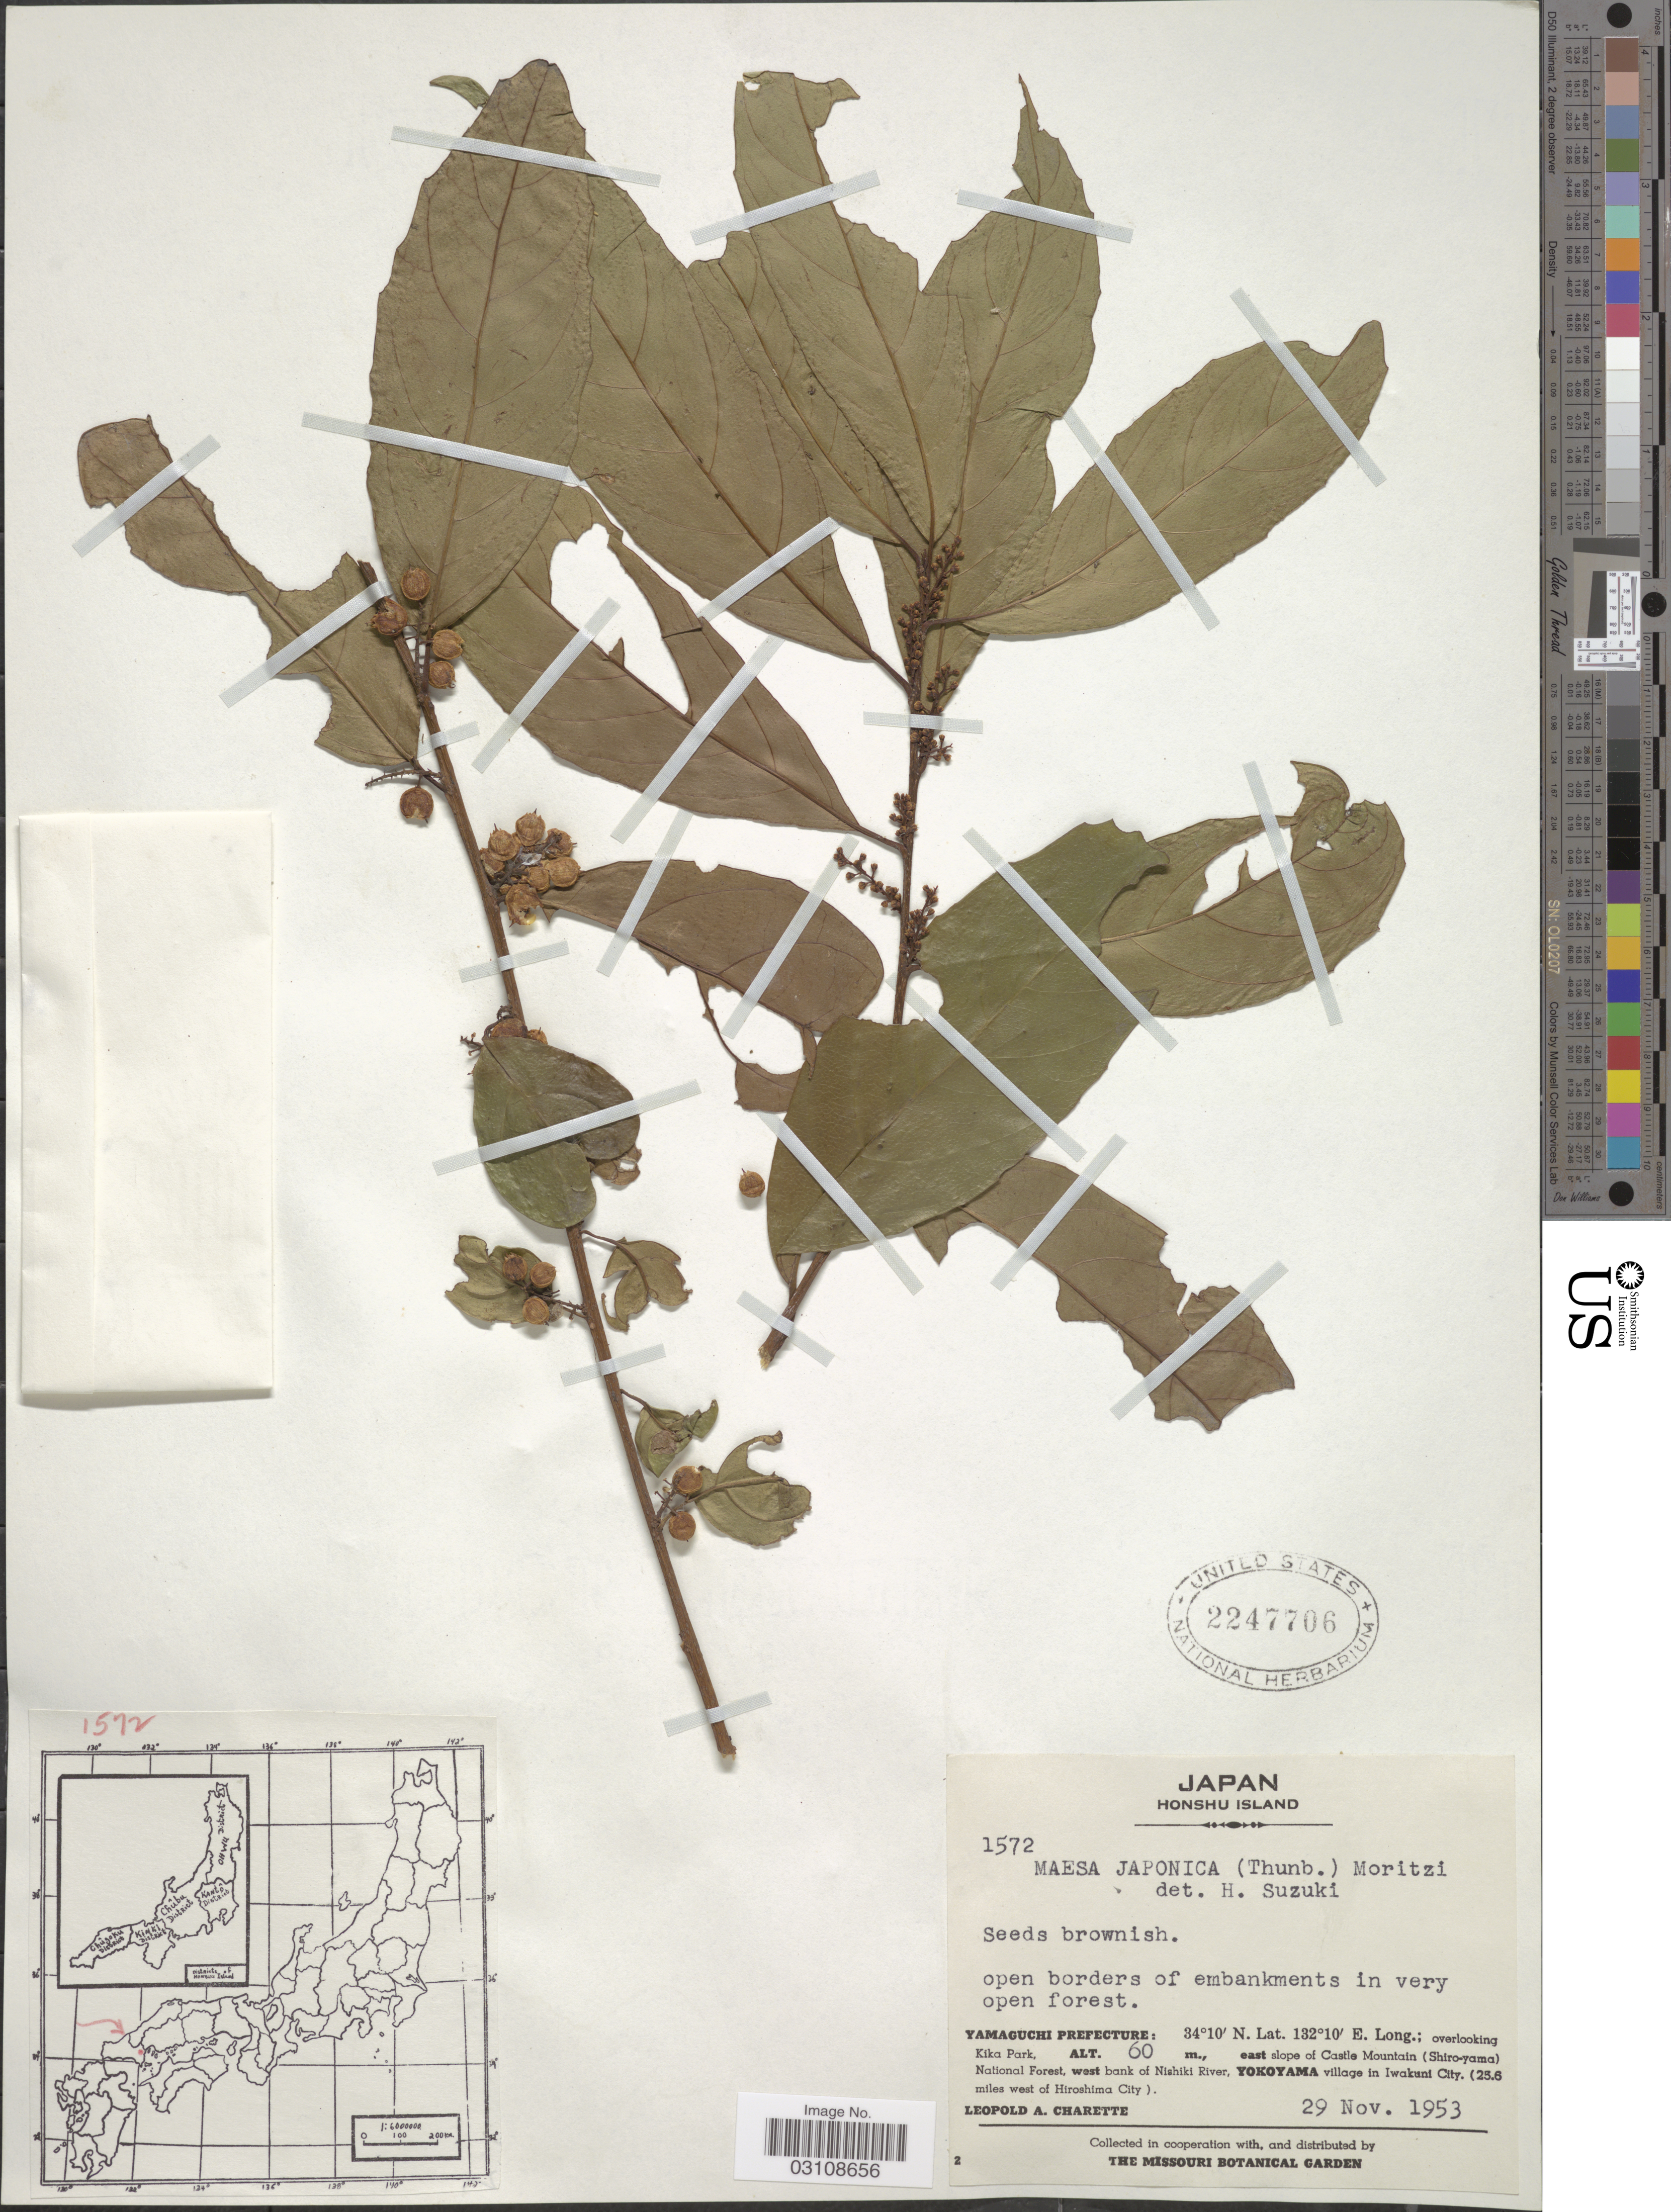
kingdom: Plantae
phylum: Tracheophyta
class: Magnoliopsida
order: Ericales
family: Primulaceae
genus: Maesa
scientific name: Maesa japonica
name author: Merr.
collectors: L. A. Charette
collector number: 1572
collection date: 1953-11-29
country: Japan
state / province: Yamaguti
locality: Honshu Island, Yamaguchi Prefecture: overlooking Kika Park. east slope of Castle Mountain (Shiro-yama) National Forest, west bank of Nishiki River, Yokoyama village in Iwakuni City. (25.6 miles west of Hiroshima City).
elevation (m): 60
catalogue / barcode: US 2247706